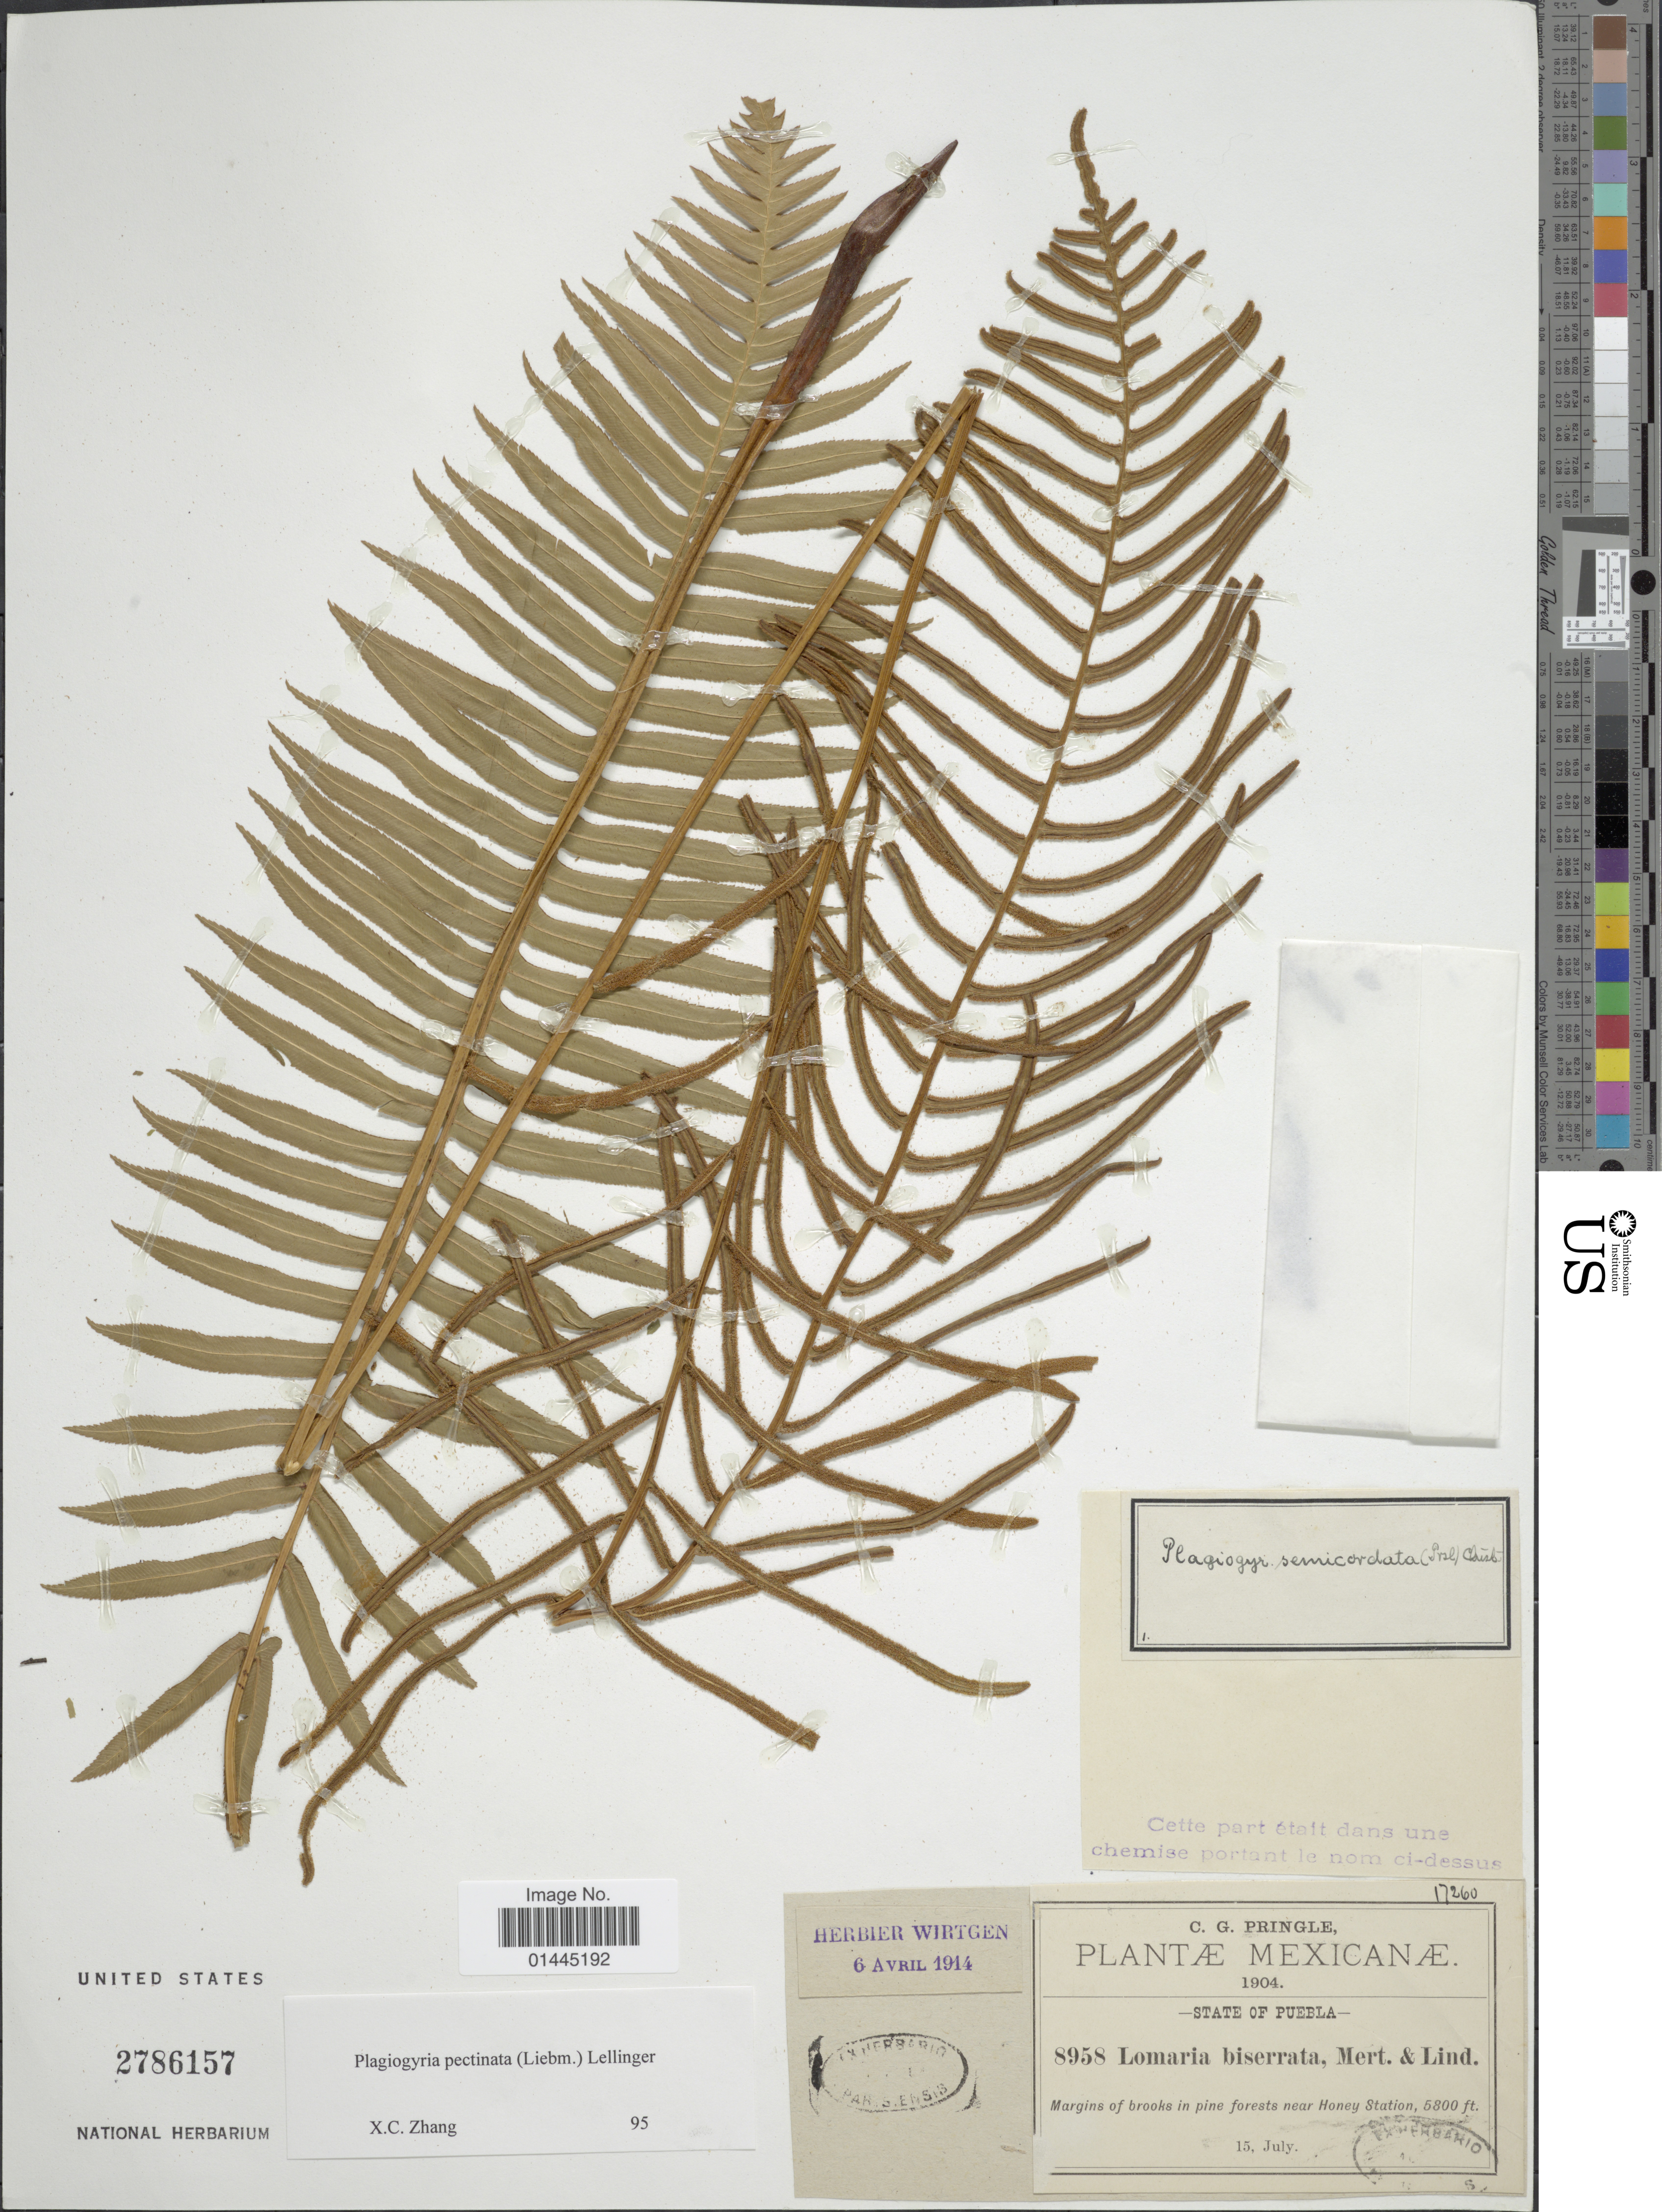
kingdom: Plantae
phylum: Tracheophyta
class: Polypodiopsida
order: Cyatheales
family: Plagiogyriaceae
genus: Plagiogyria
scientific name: Plagiogyria pectinata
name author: (Liebm.) Lellinger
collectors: C. G. Pringle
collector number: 8958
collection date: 1904-07-15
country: Mexico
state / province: Puebla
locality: Margins of brooks in pine forests near Honey Station.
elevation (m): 1768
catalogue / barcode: US 2786157